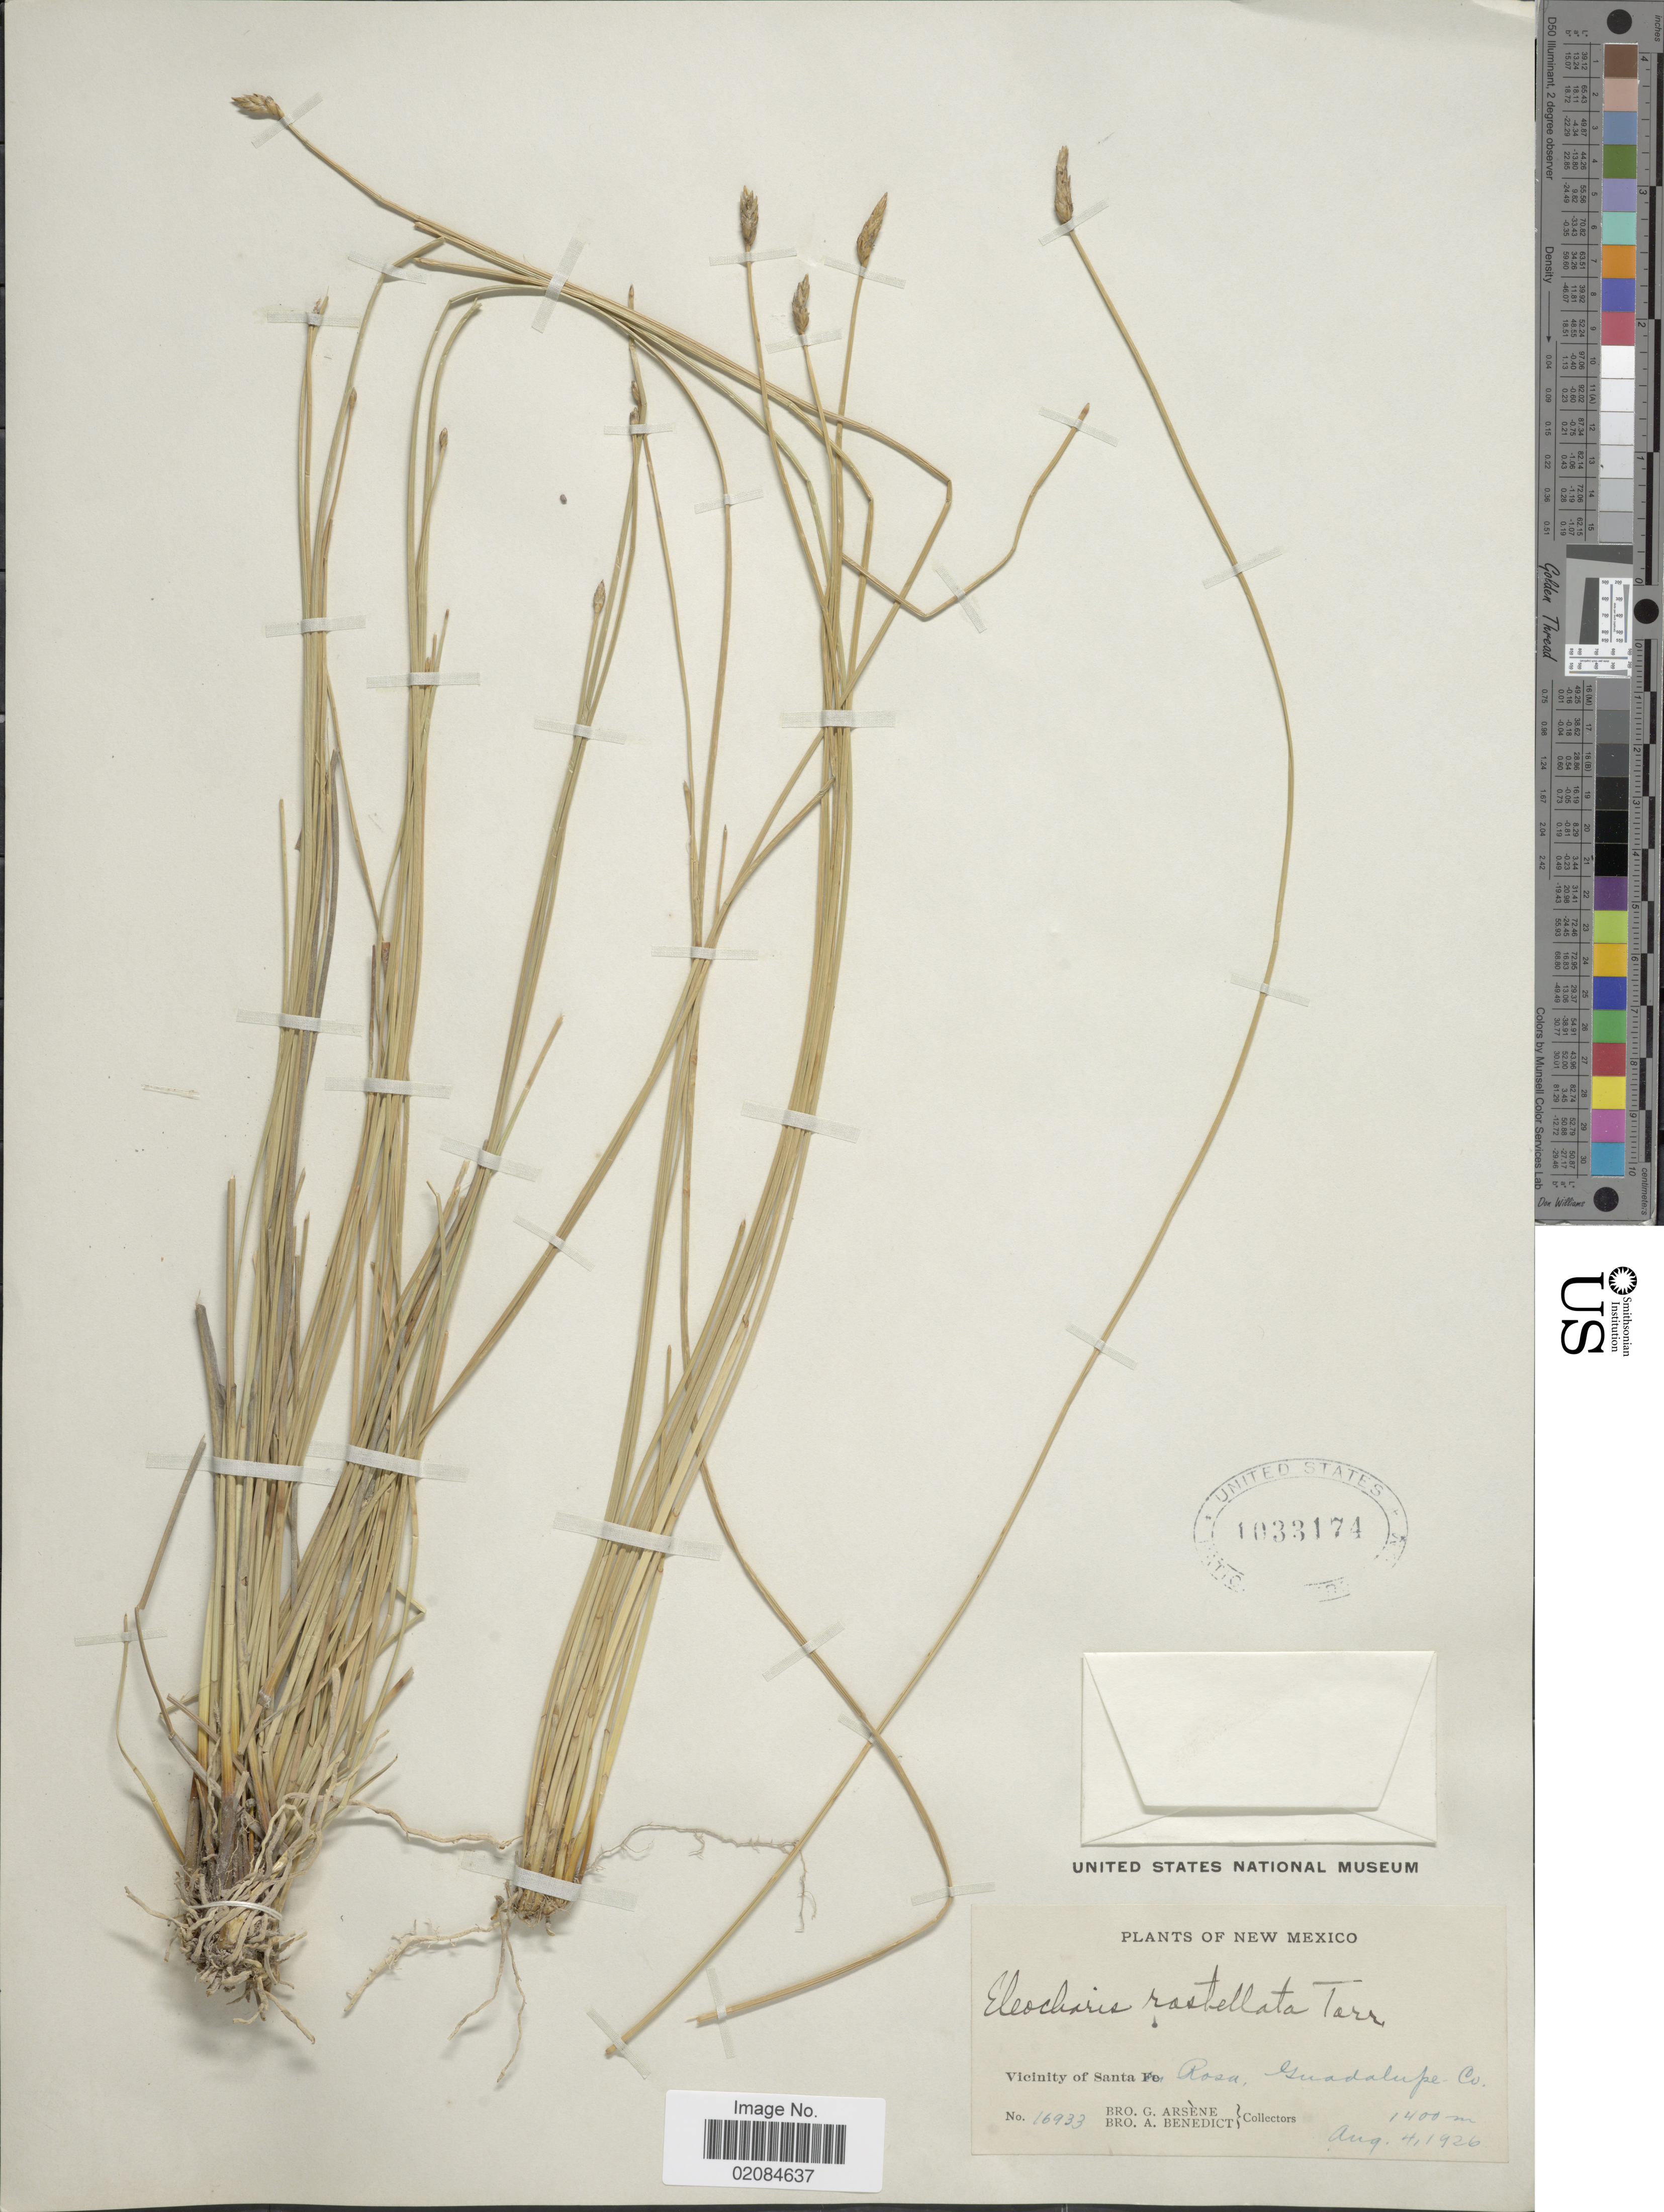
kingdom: Plantae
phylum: Tracheophyta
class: Liliopsida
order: Poales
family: Cyperaceae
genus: Eleocharis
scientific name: Eleocharis rostellata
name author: (Torr.) Torr.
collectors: Bro. G. Arsène & Bro. A. Benedict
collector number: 16933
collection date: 1926-08-04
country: United States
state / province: New Mexico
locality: Vicinity of Santa Rosa, Guadalupe Co.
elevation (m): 1400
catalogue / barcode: US 1033174